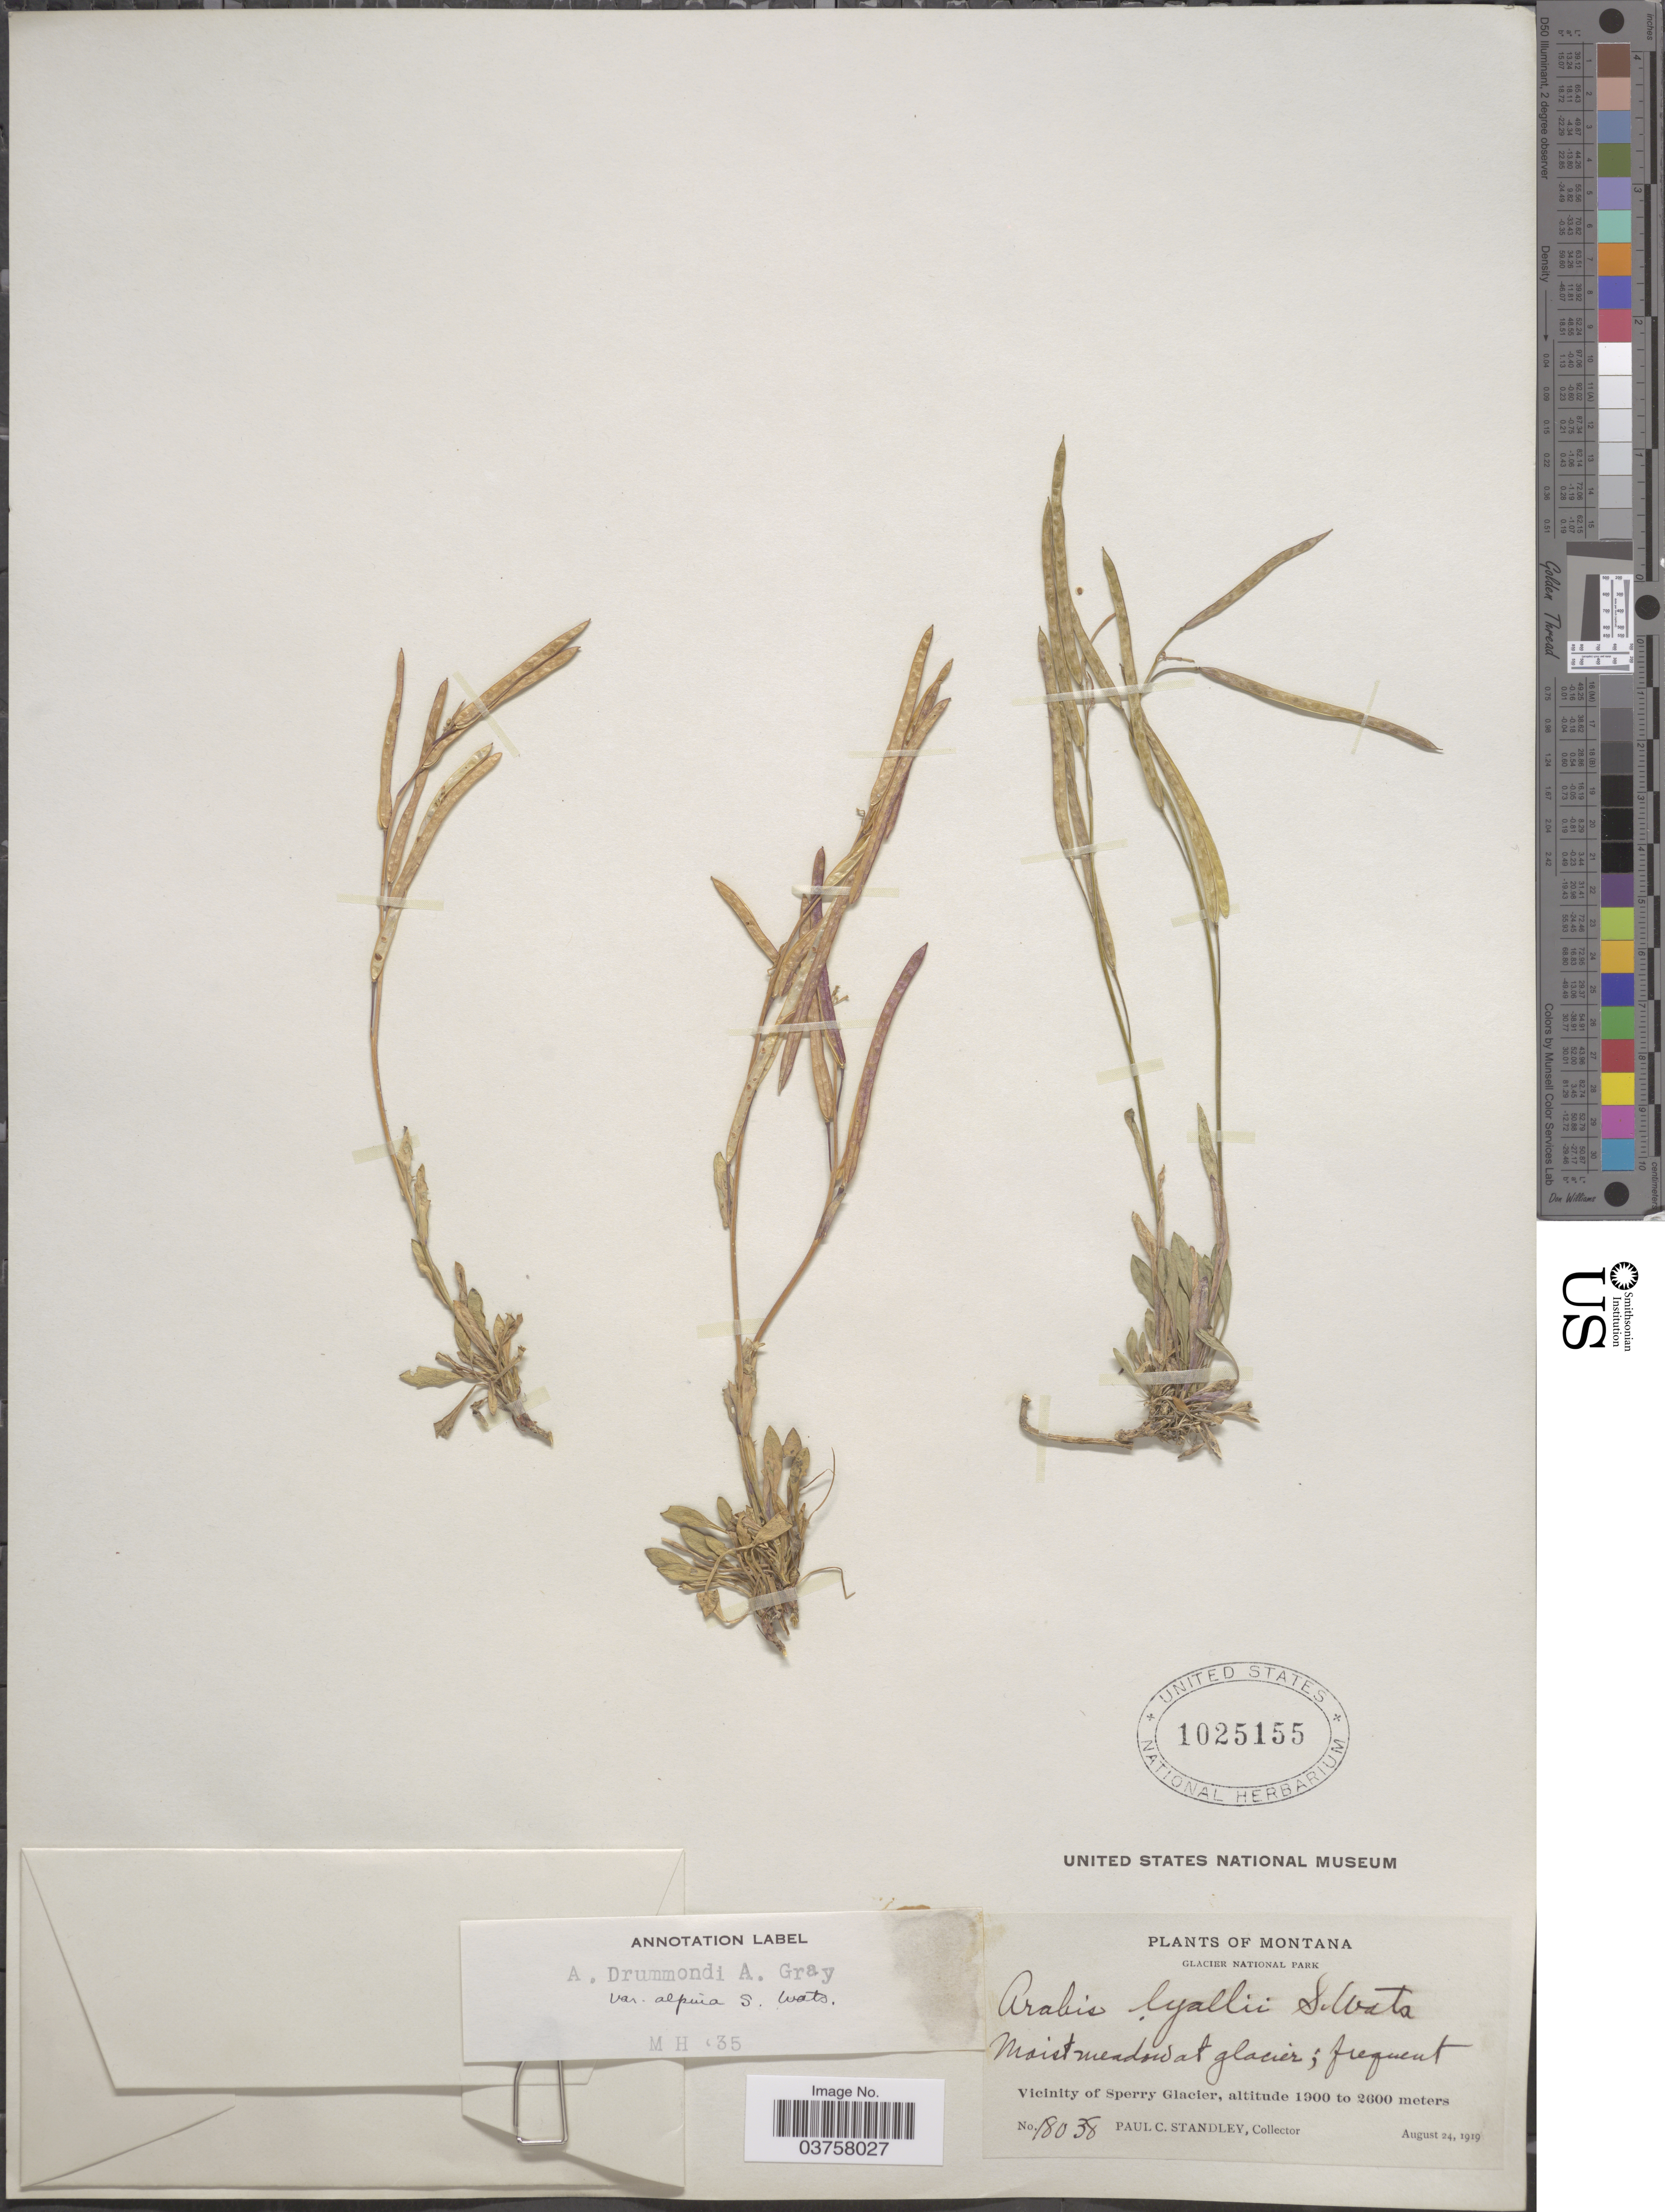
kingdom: Plantae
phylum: Tracheophyta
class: Magnoliopsida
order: Brassicales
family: Brassicaceae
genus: Arabis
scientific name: Arabis lyallii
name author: S. Watson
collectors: P. C. Standley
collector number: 18038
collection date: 1919-08-24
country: United States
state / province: Montana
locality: Glacier National Park, Vicinity of Sperry Glacier.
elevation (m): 1900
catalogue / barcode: US 1025155